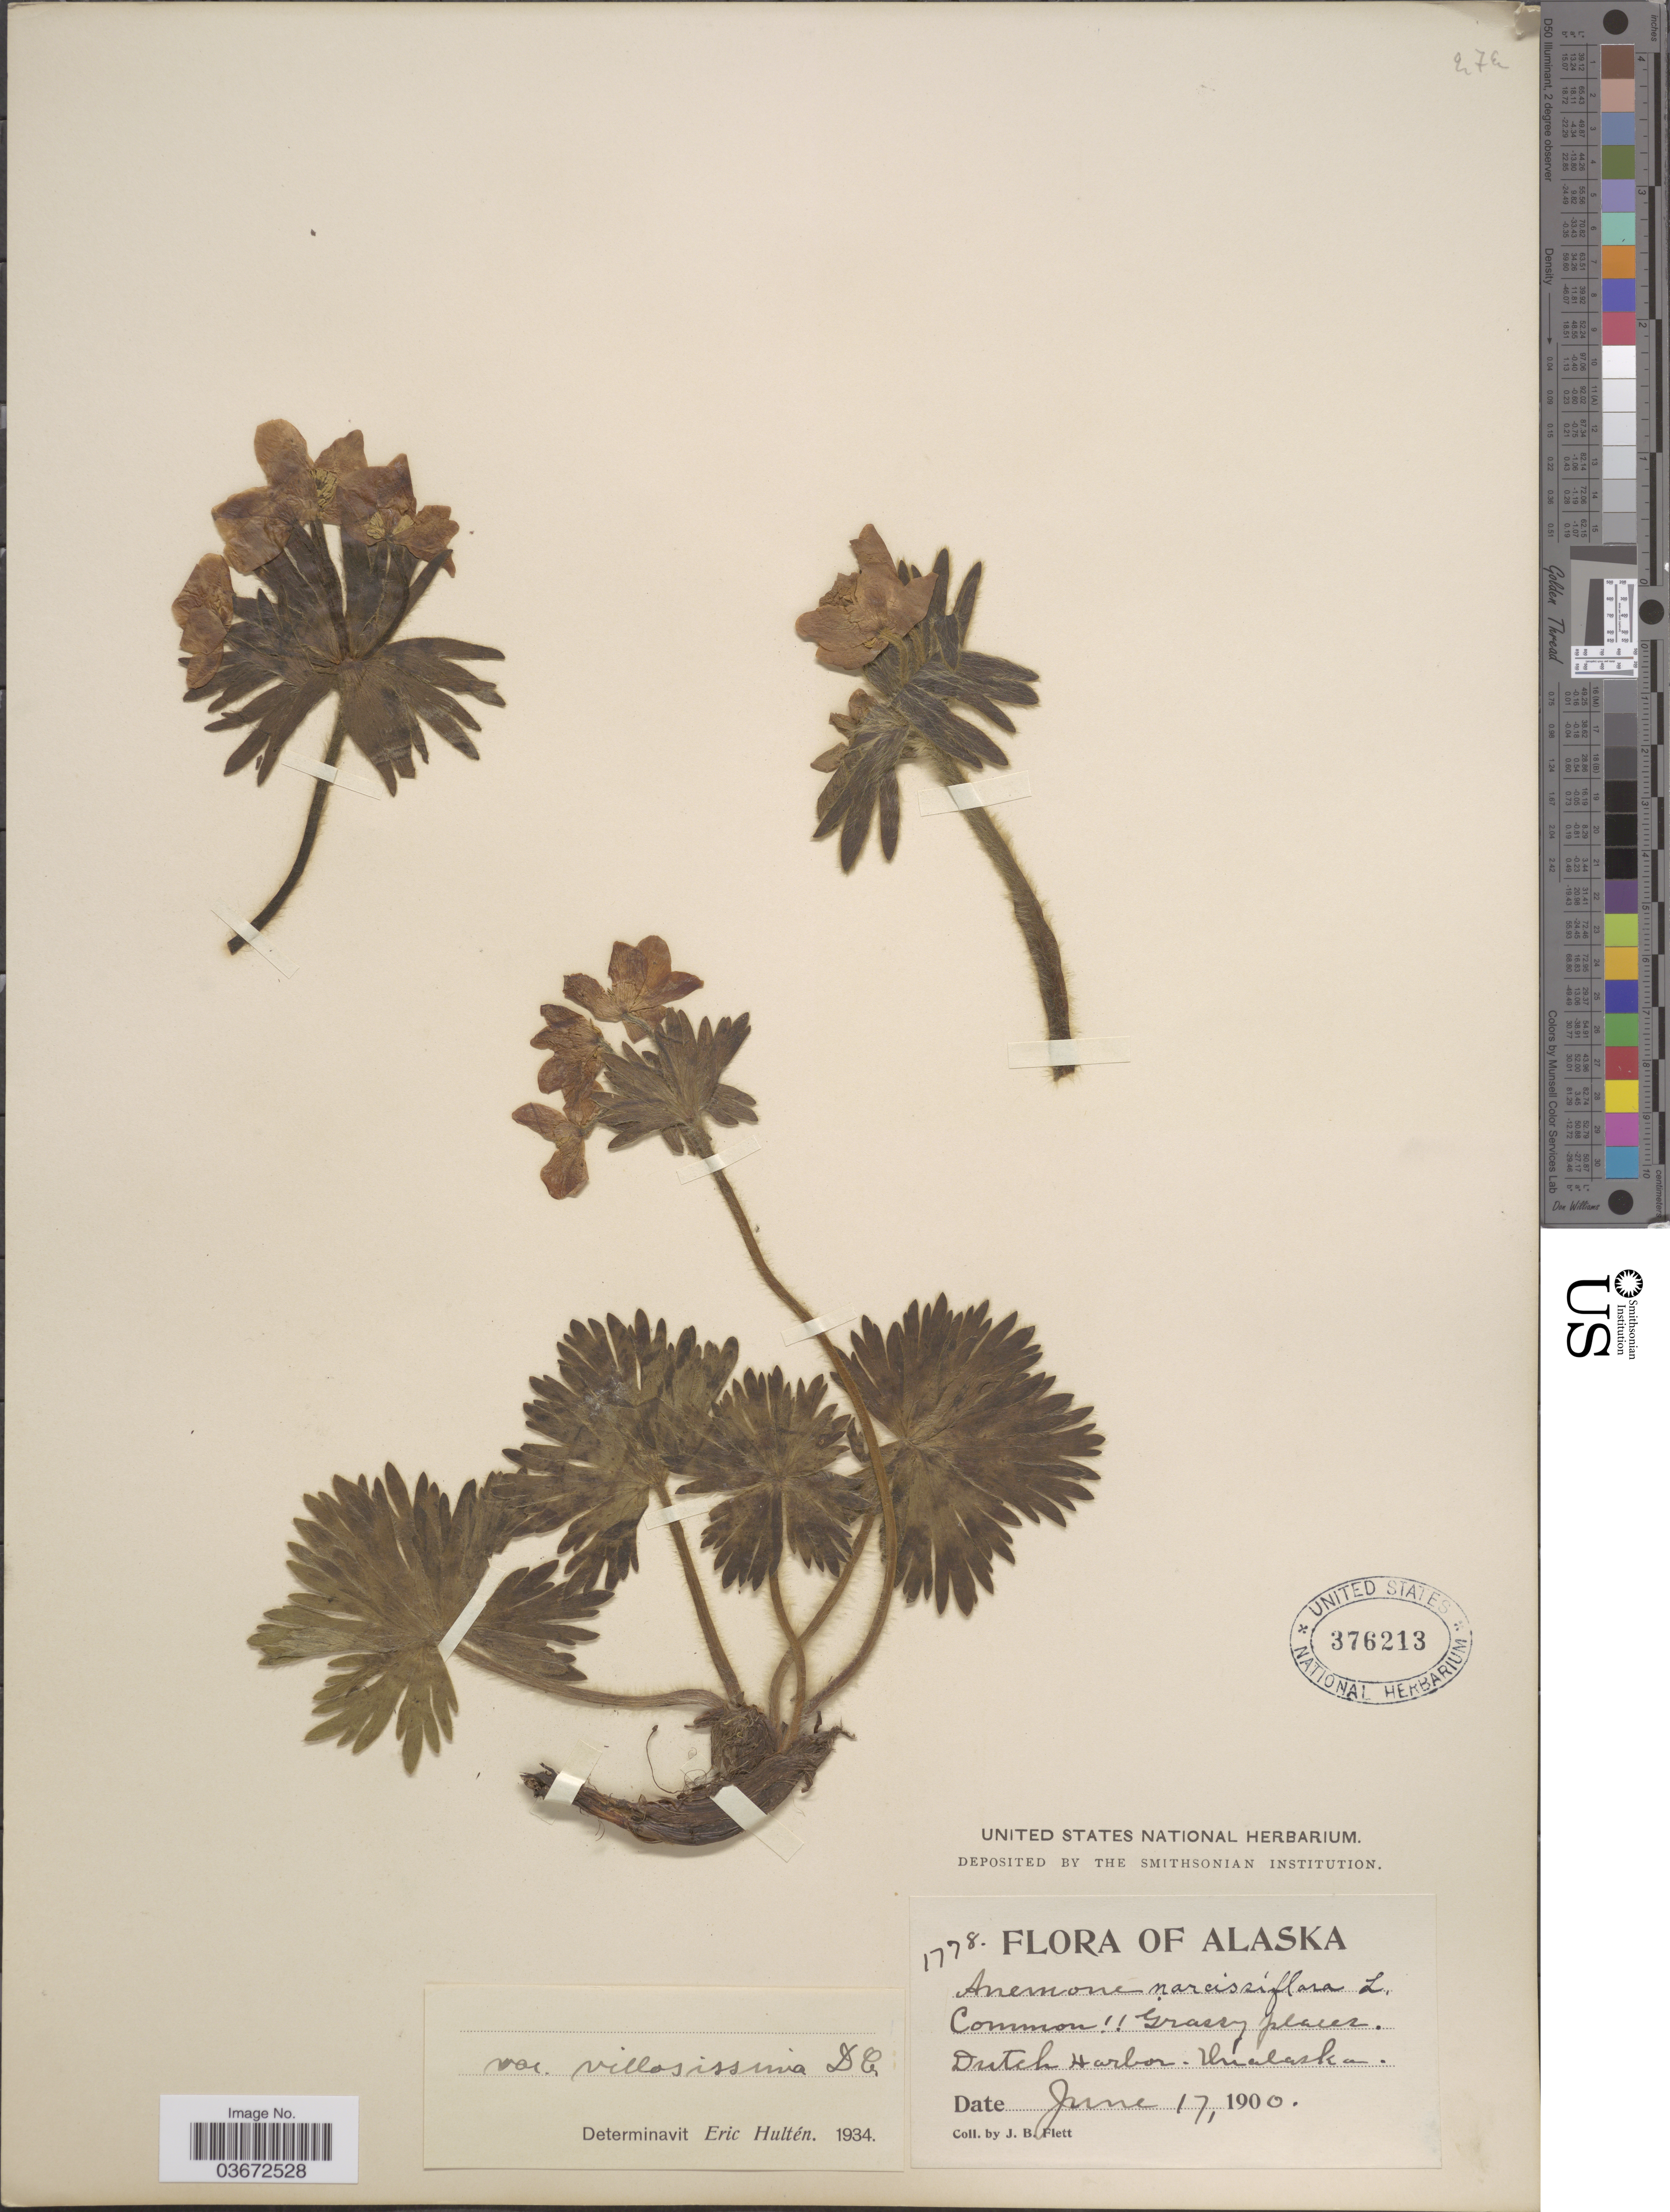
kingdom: Plantae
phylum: Tracheophyta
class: Magnoliopsida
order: Ranunculales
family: Ranunculaceae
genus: Anemone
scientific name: Anemone narcissiflora var. villosissima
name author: DC.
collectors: J. Flett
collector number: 1778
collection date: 1900-06-17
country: United States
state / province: Alaska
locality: Dutch Harbor, Unalaska.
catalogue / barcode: US 376213